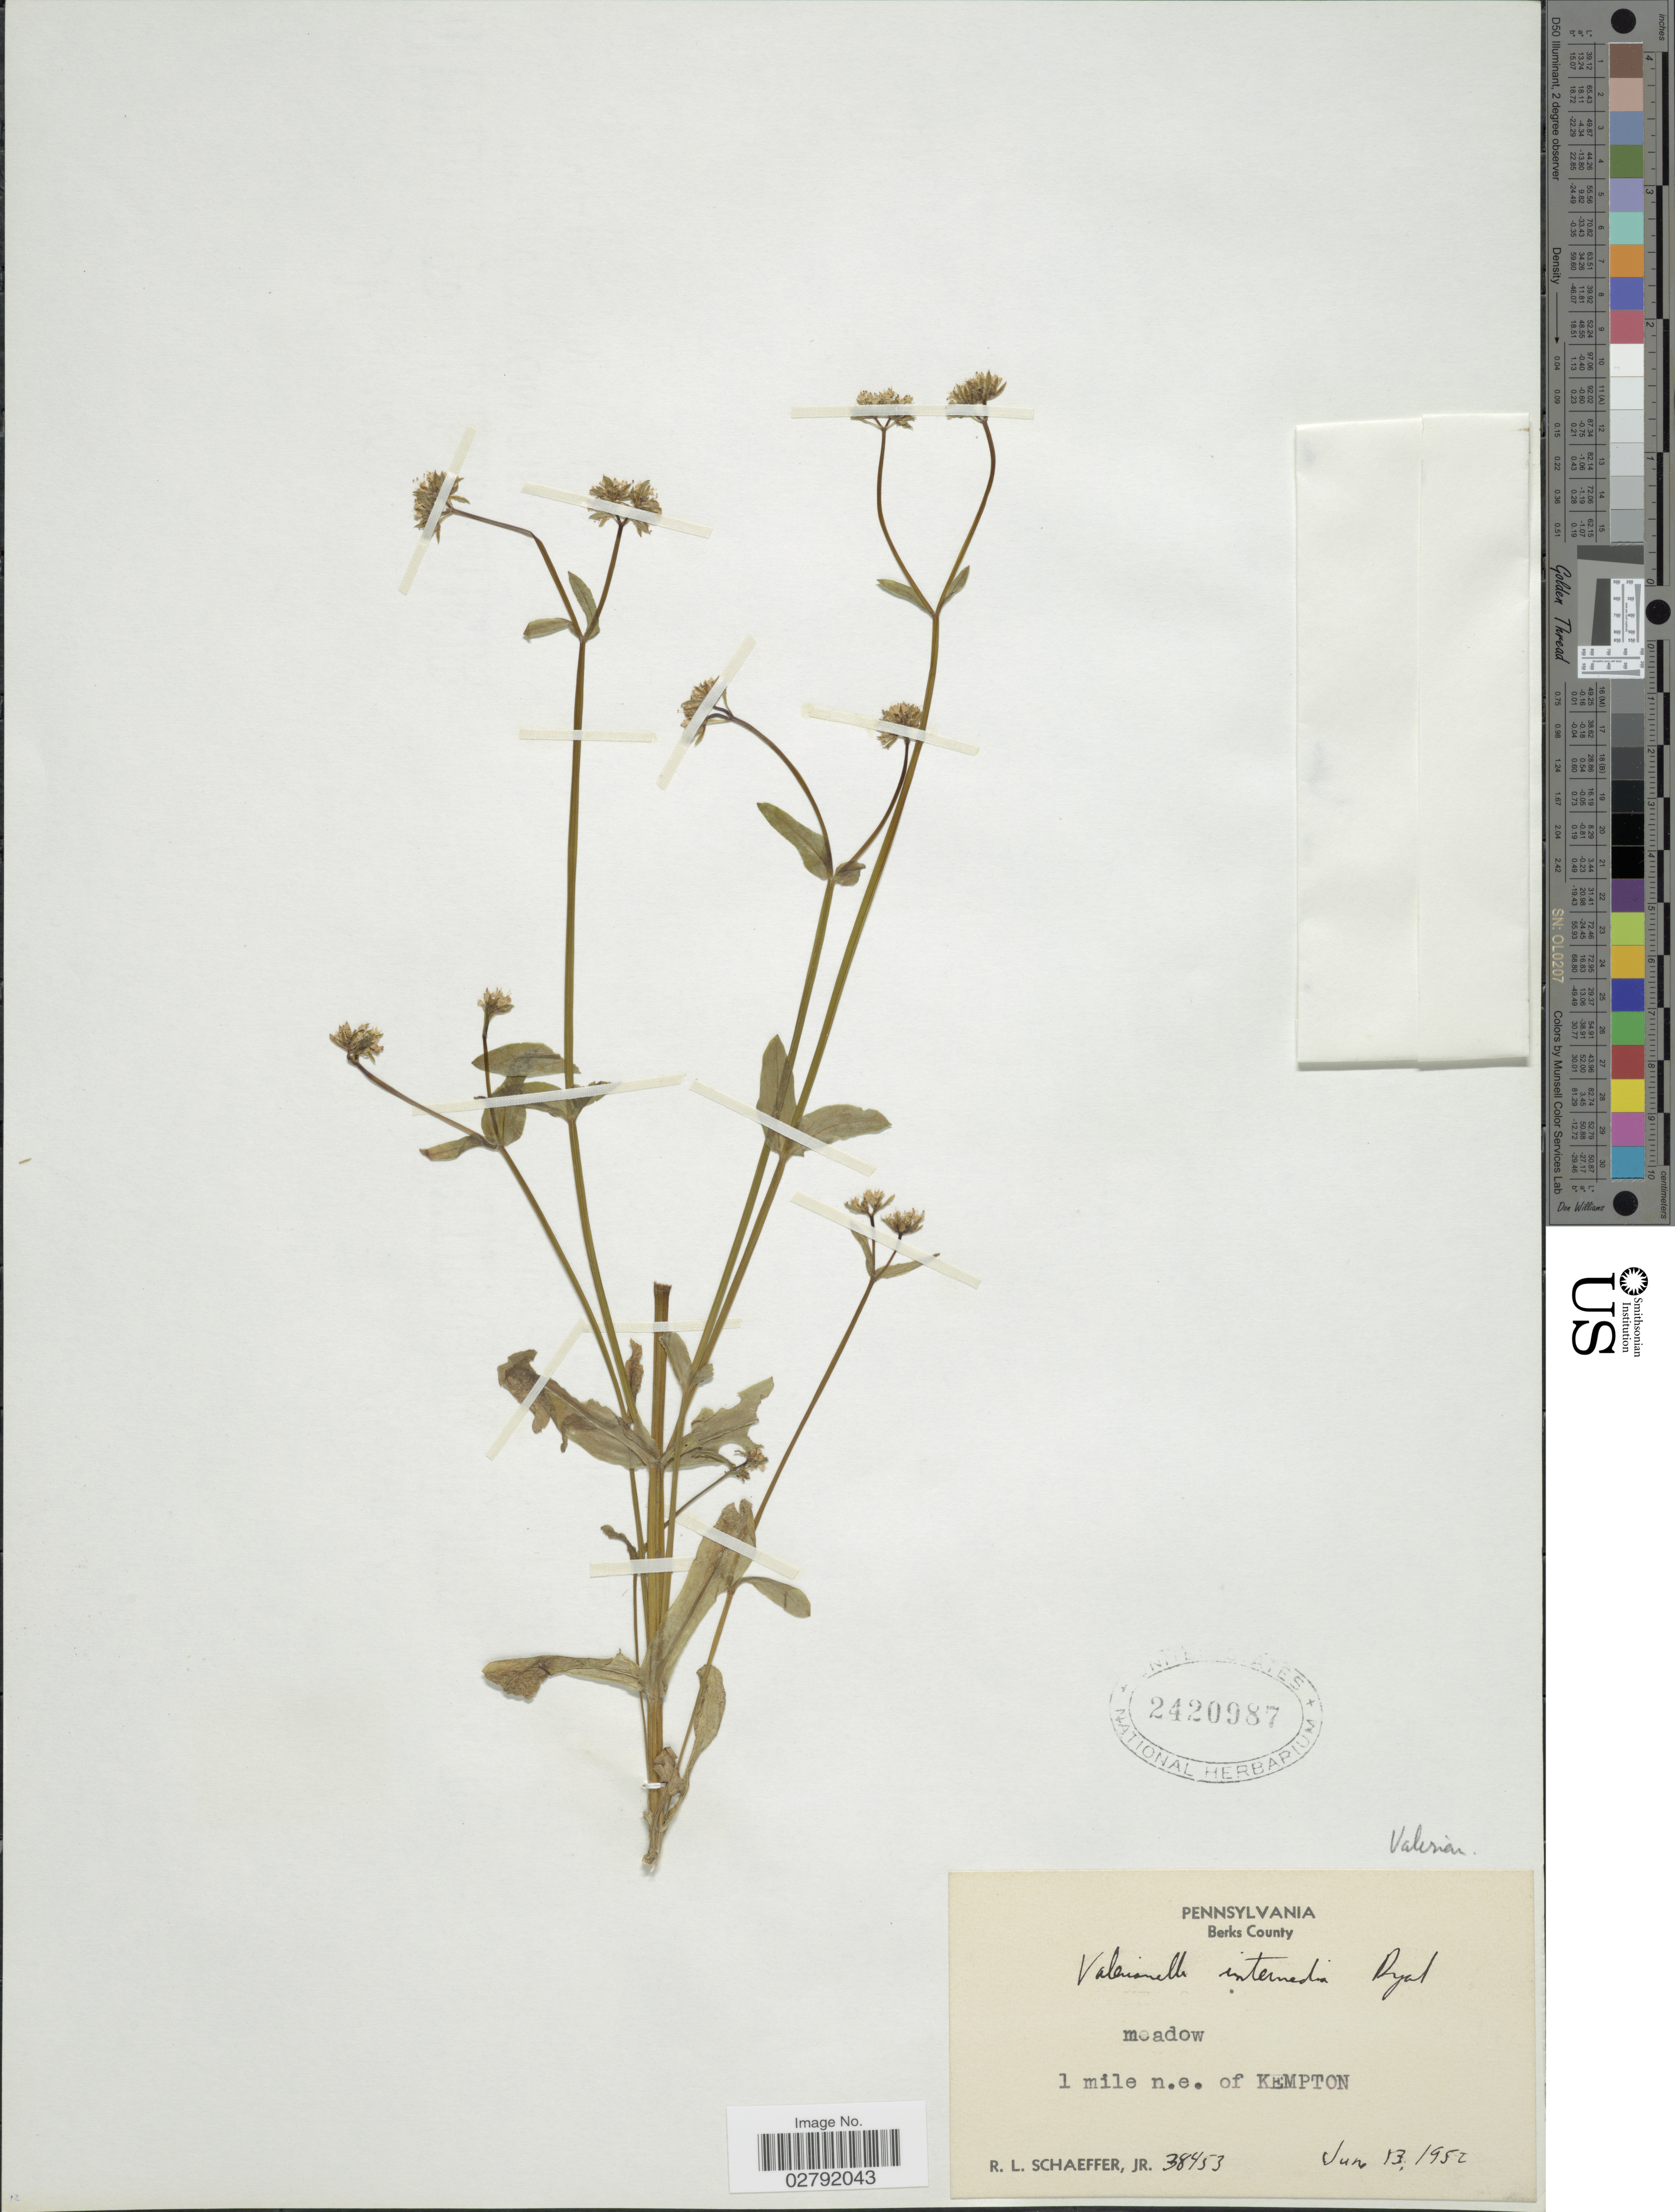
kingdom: Plantae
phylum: Tracheophyta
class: Magnoliopsida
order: Dipsacales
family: Caprifoliaceae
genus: Valerianella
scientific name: Valerianella intermedia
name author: Dyal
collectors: R. L. Schaeffer Jr.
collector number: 38453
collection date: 1952-06-13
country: United States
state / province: Pennsylvania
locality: Berks County, 1 mile n.e. of Kempton.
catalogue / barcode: US 2420987